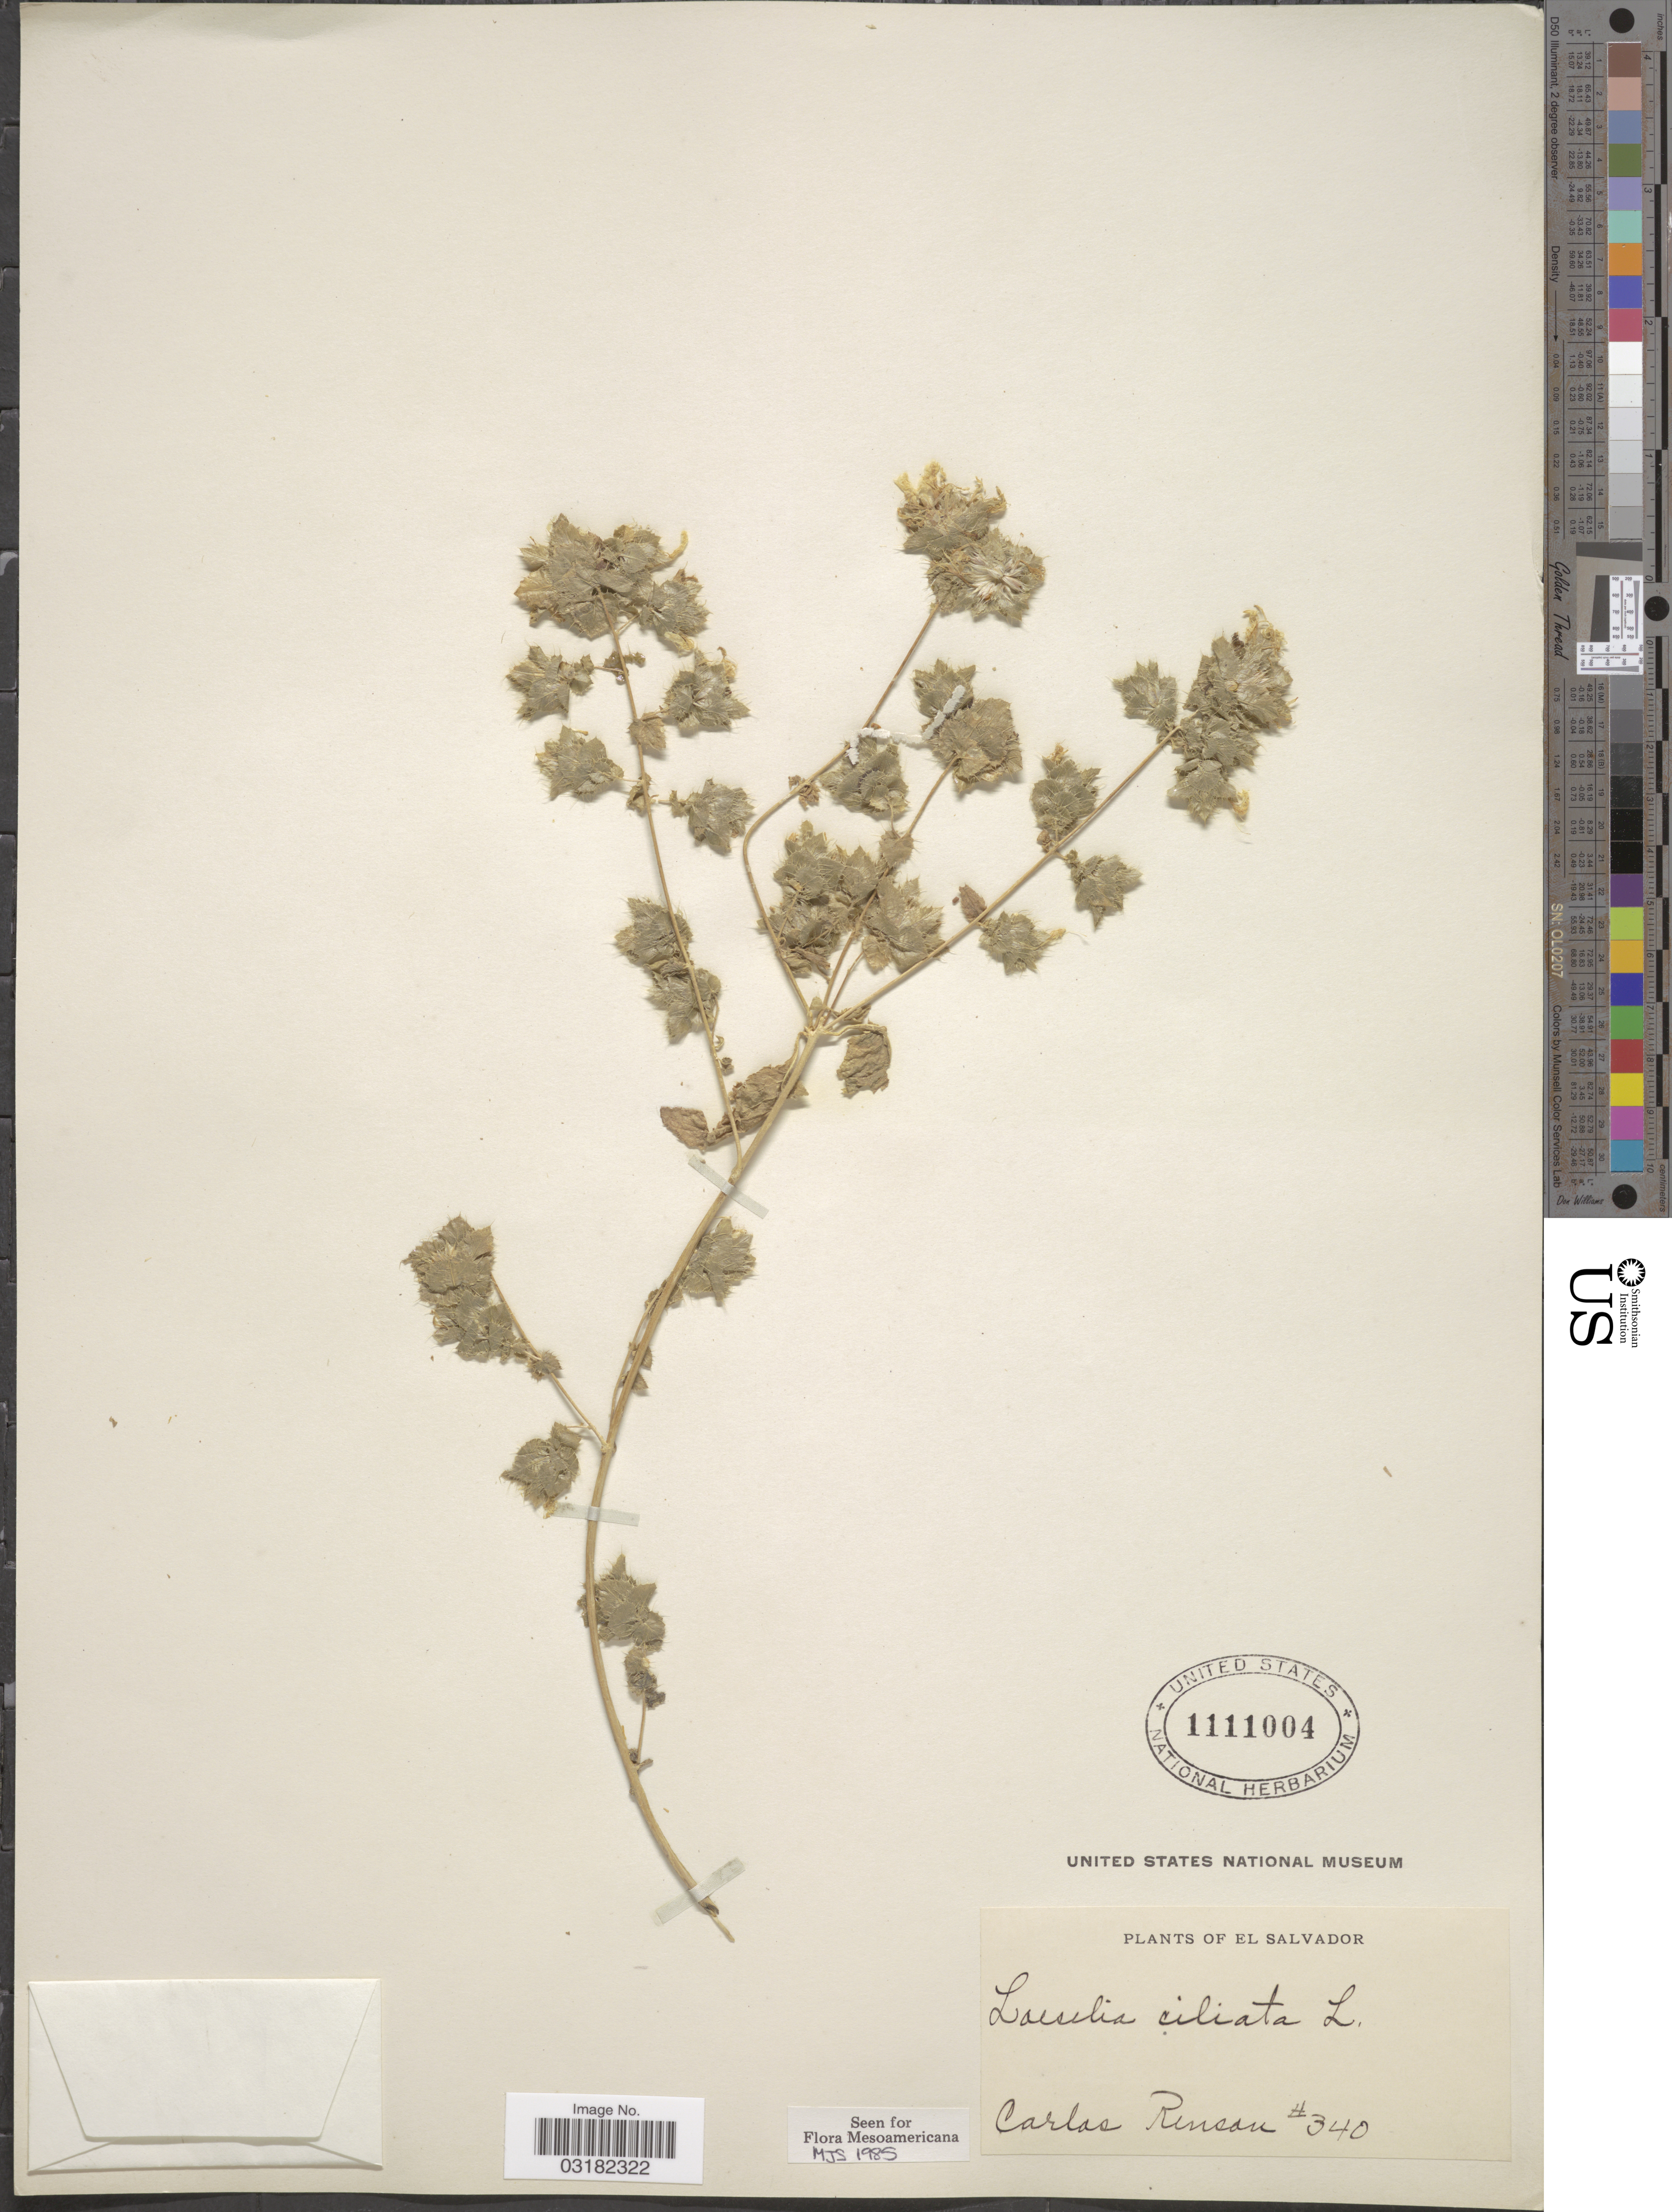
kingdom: Plantae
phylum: Tracheophyta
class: Magnoliopsida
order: Ericales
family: Polemoniaceae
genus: Loeselia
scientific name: Loeselia ciliata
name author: L.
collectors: C. Renson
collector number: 340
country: El Salvador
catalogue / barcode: US 1111004